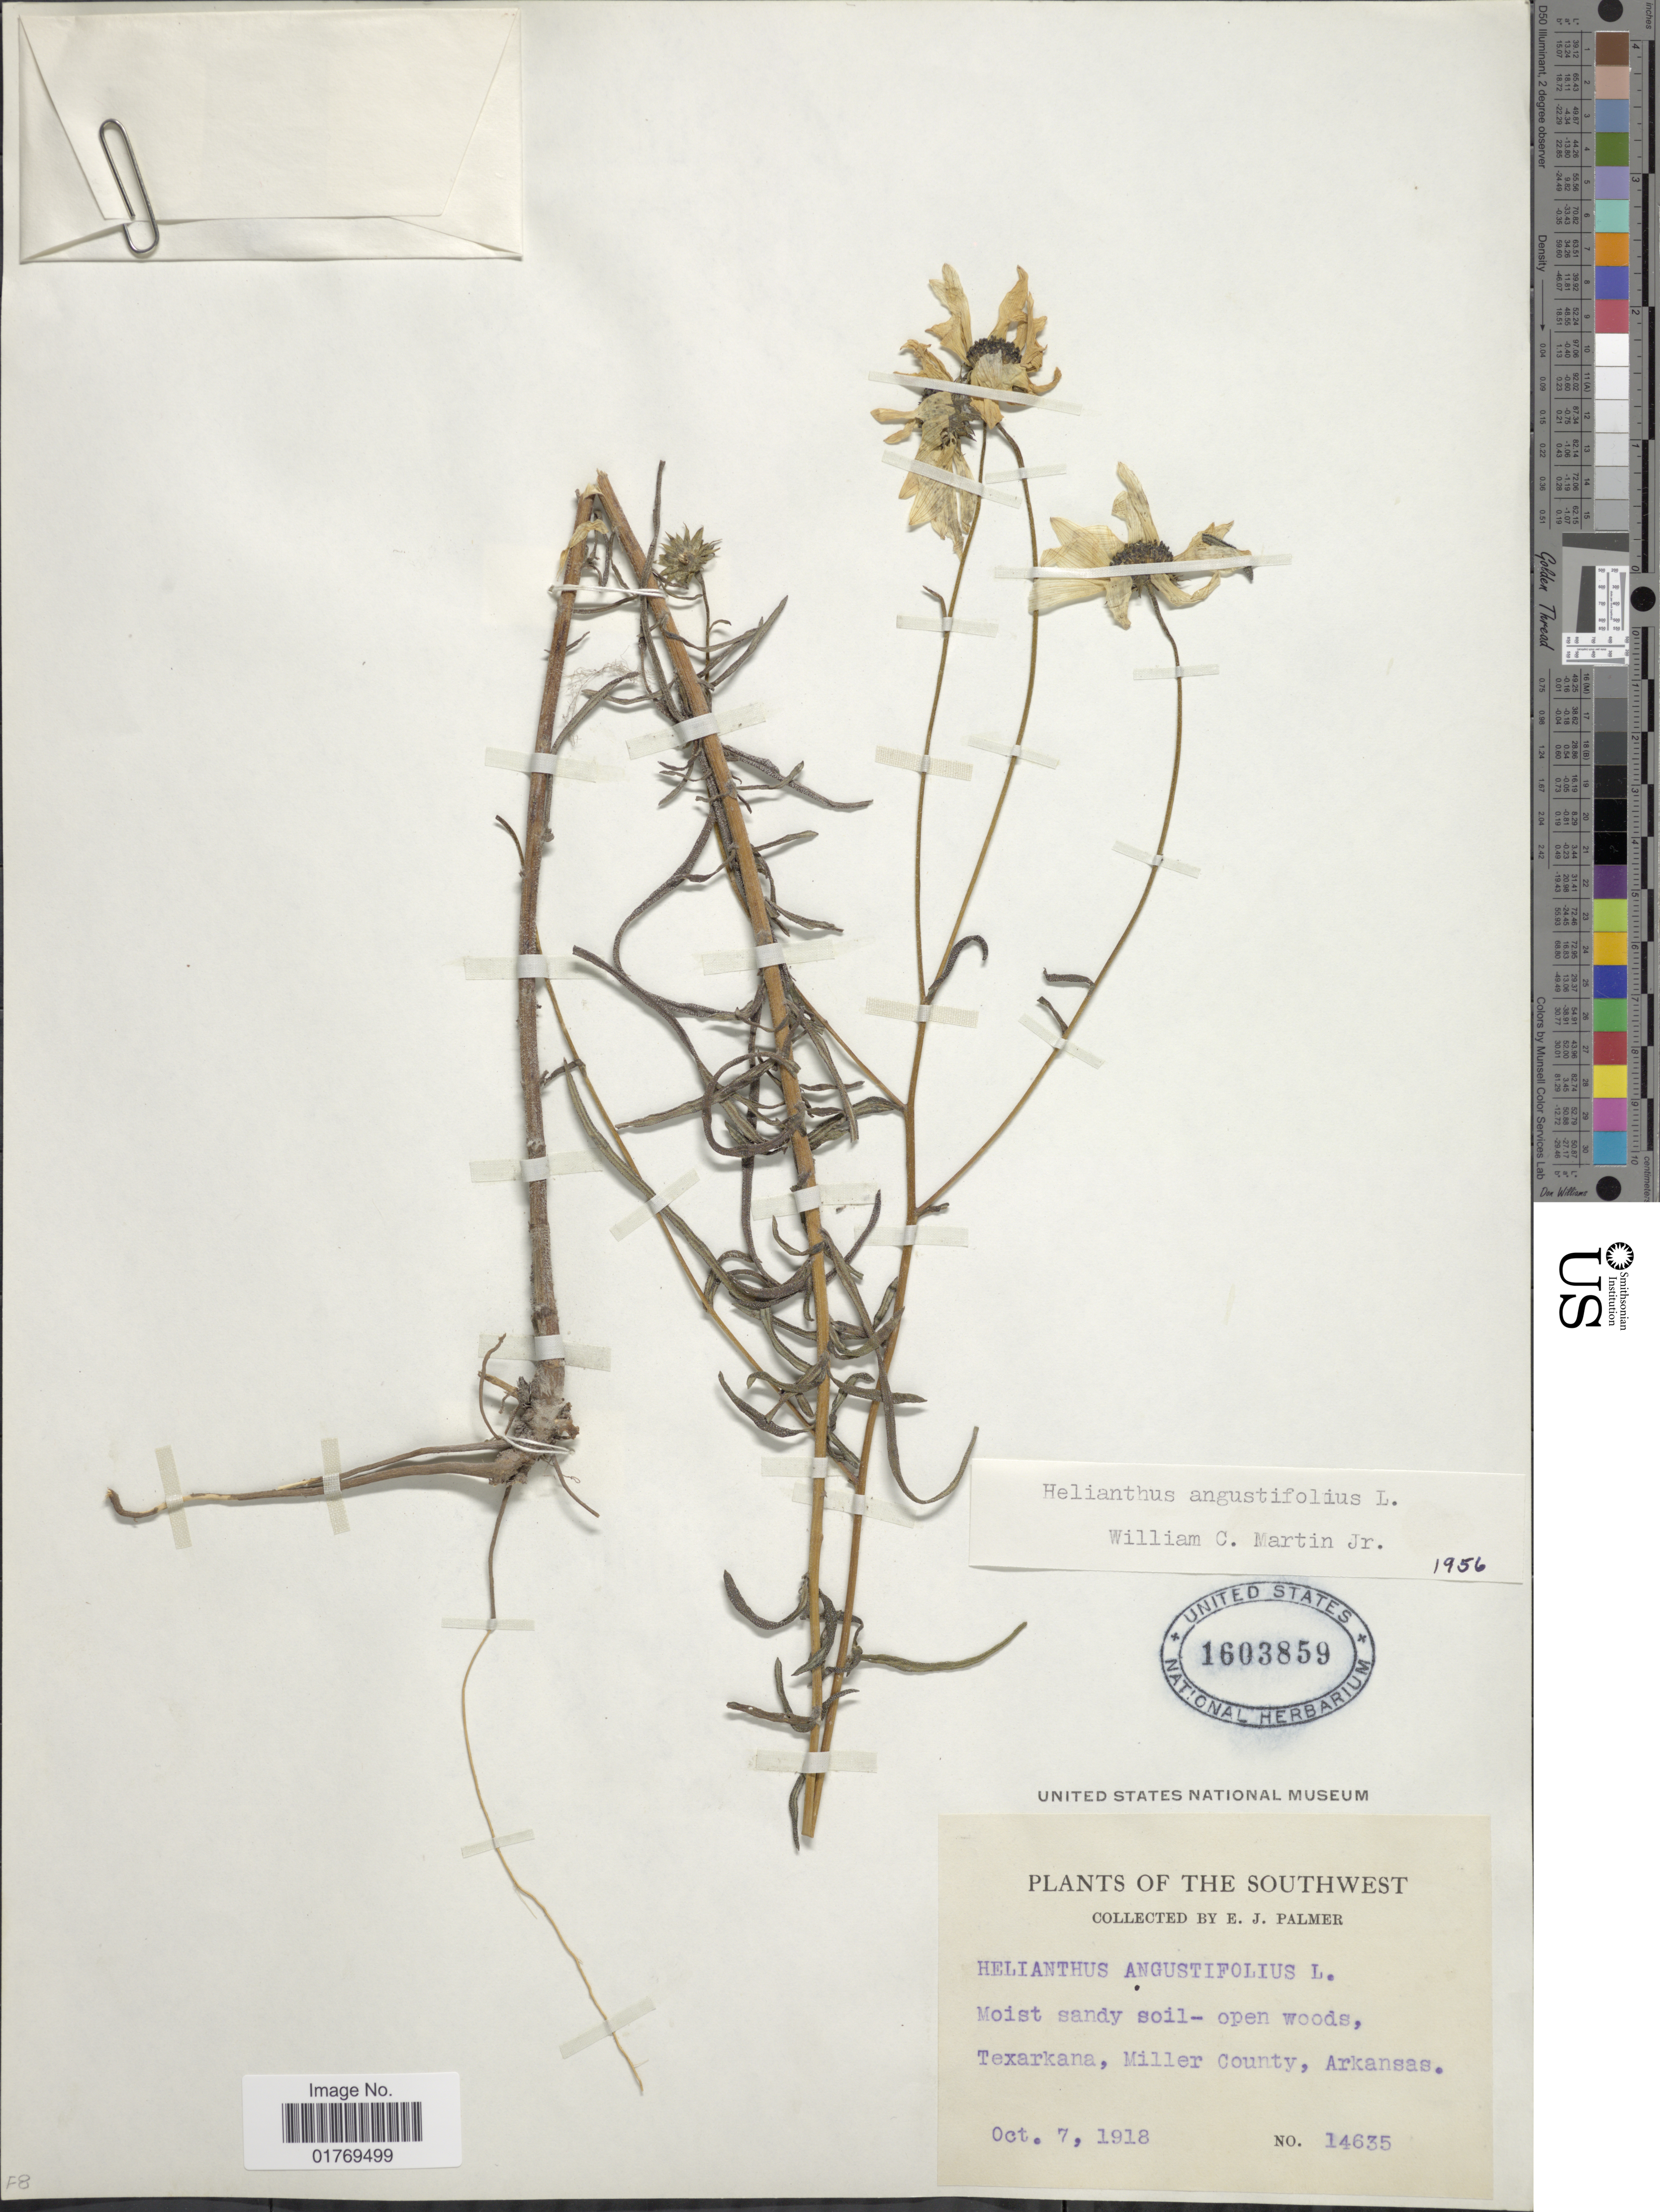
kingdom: Plantae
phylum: Tracheophyta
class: Magnoliopsida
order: Asterales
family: Asteraceae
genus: Helianthus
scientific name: Helianthus angustifolius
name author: L.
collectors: E. J. Palmer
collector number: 14635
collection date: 1918-10-07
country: United States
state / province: Arkansas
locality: Southwest. Texarkana, Miller County, Arkansas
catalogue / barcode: US 1603859